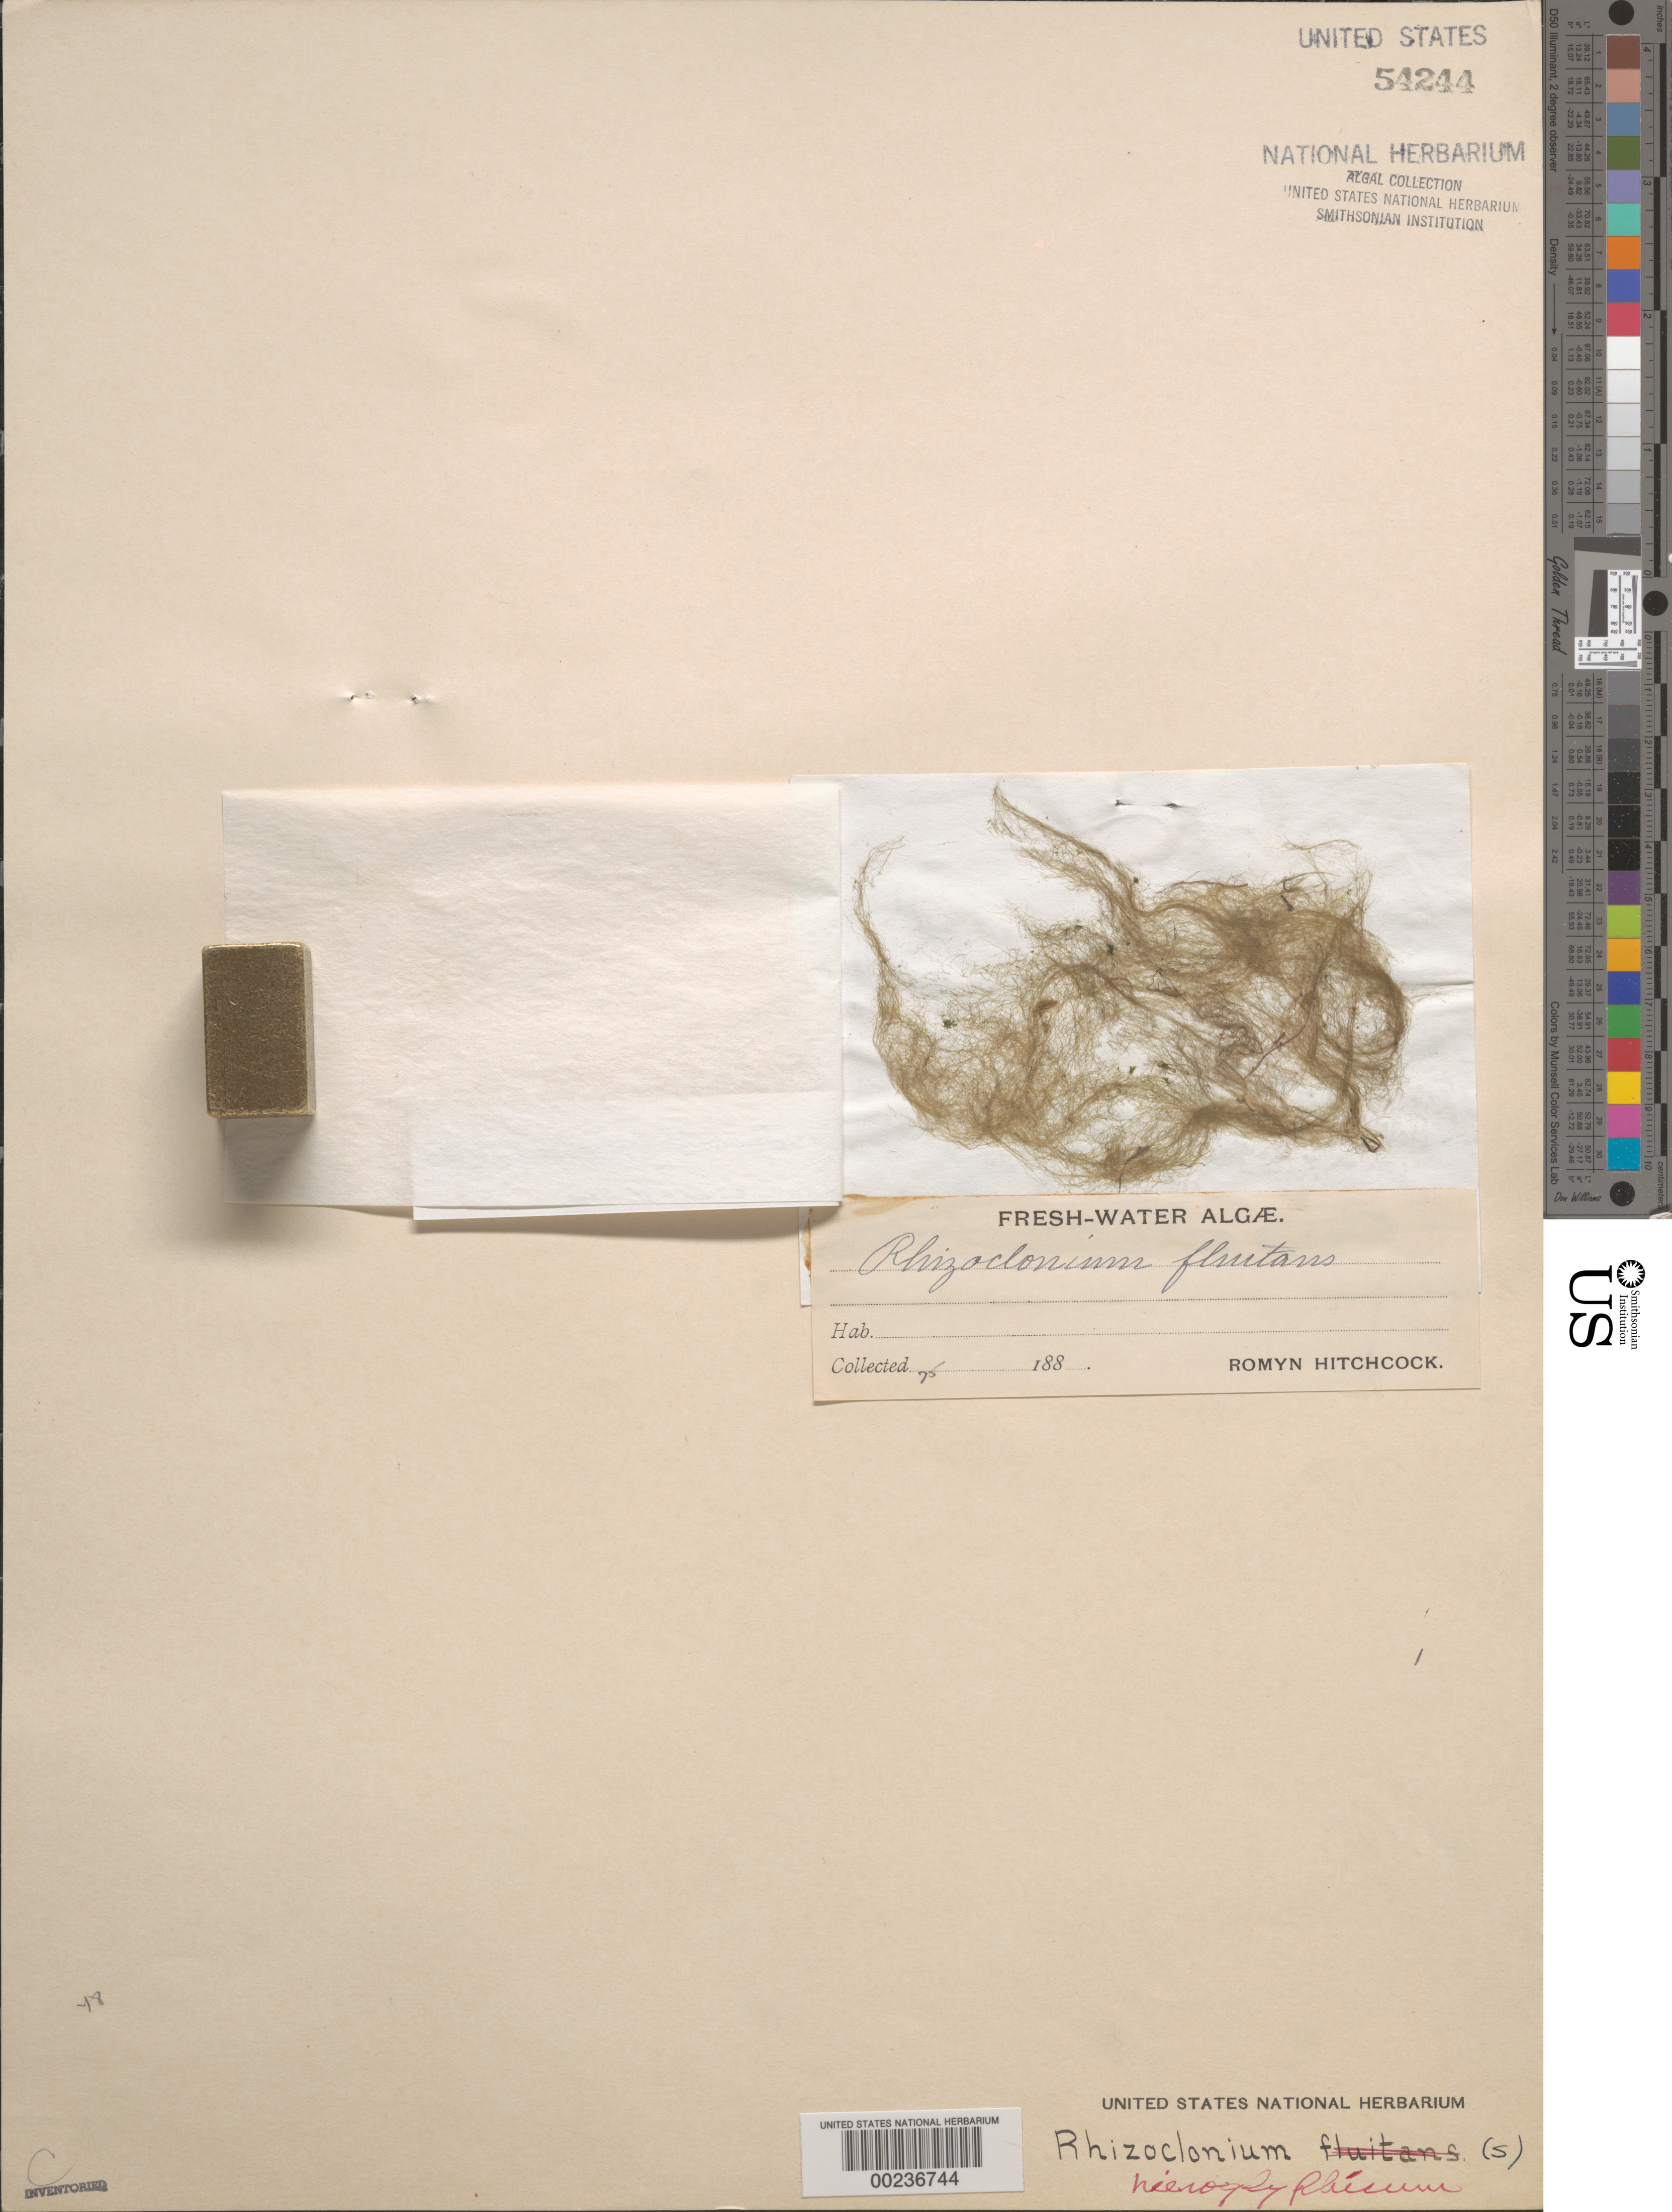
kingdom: Plantae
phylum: Chlorophyta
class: Ulvophyceae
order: Cladophorales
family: Cladophoraceae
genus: Rhizoclonium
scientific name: Rhizoclonium hieroglyphicum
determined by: Phinney, H. K.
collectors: R. Hitchcock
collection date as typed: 188-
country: United States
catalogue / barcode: US 54244